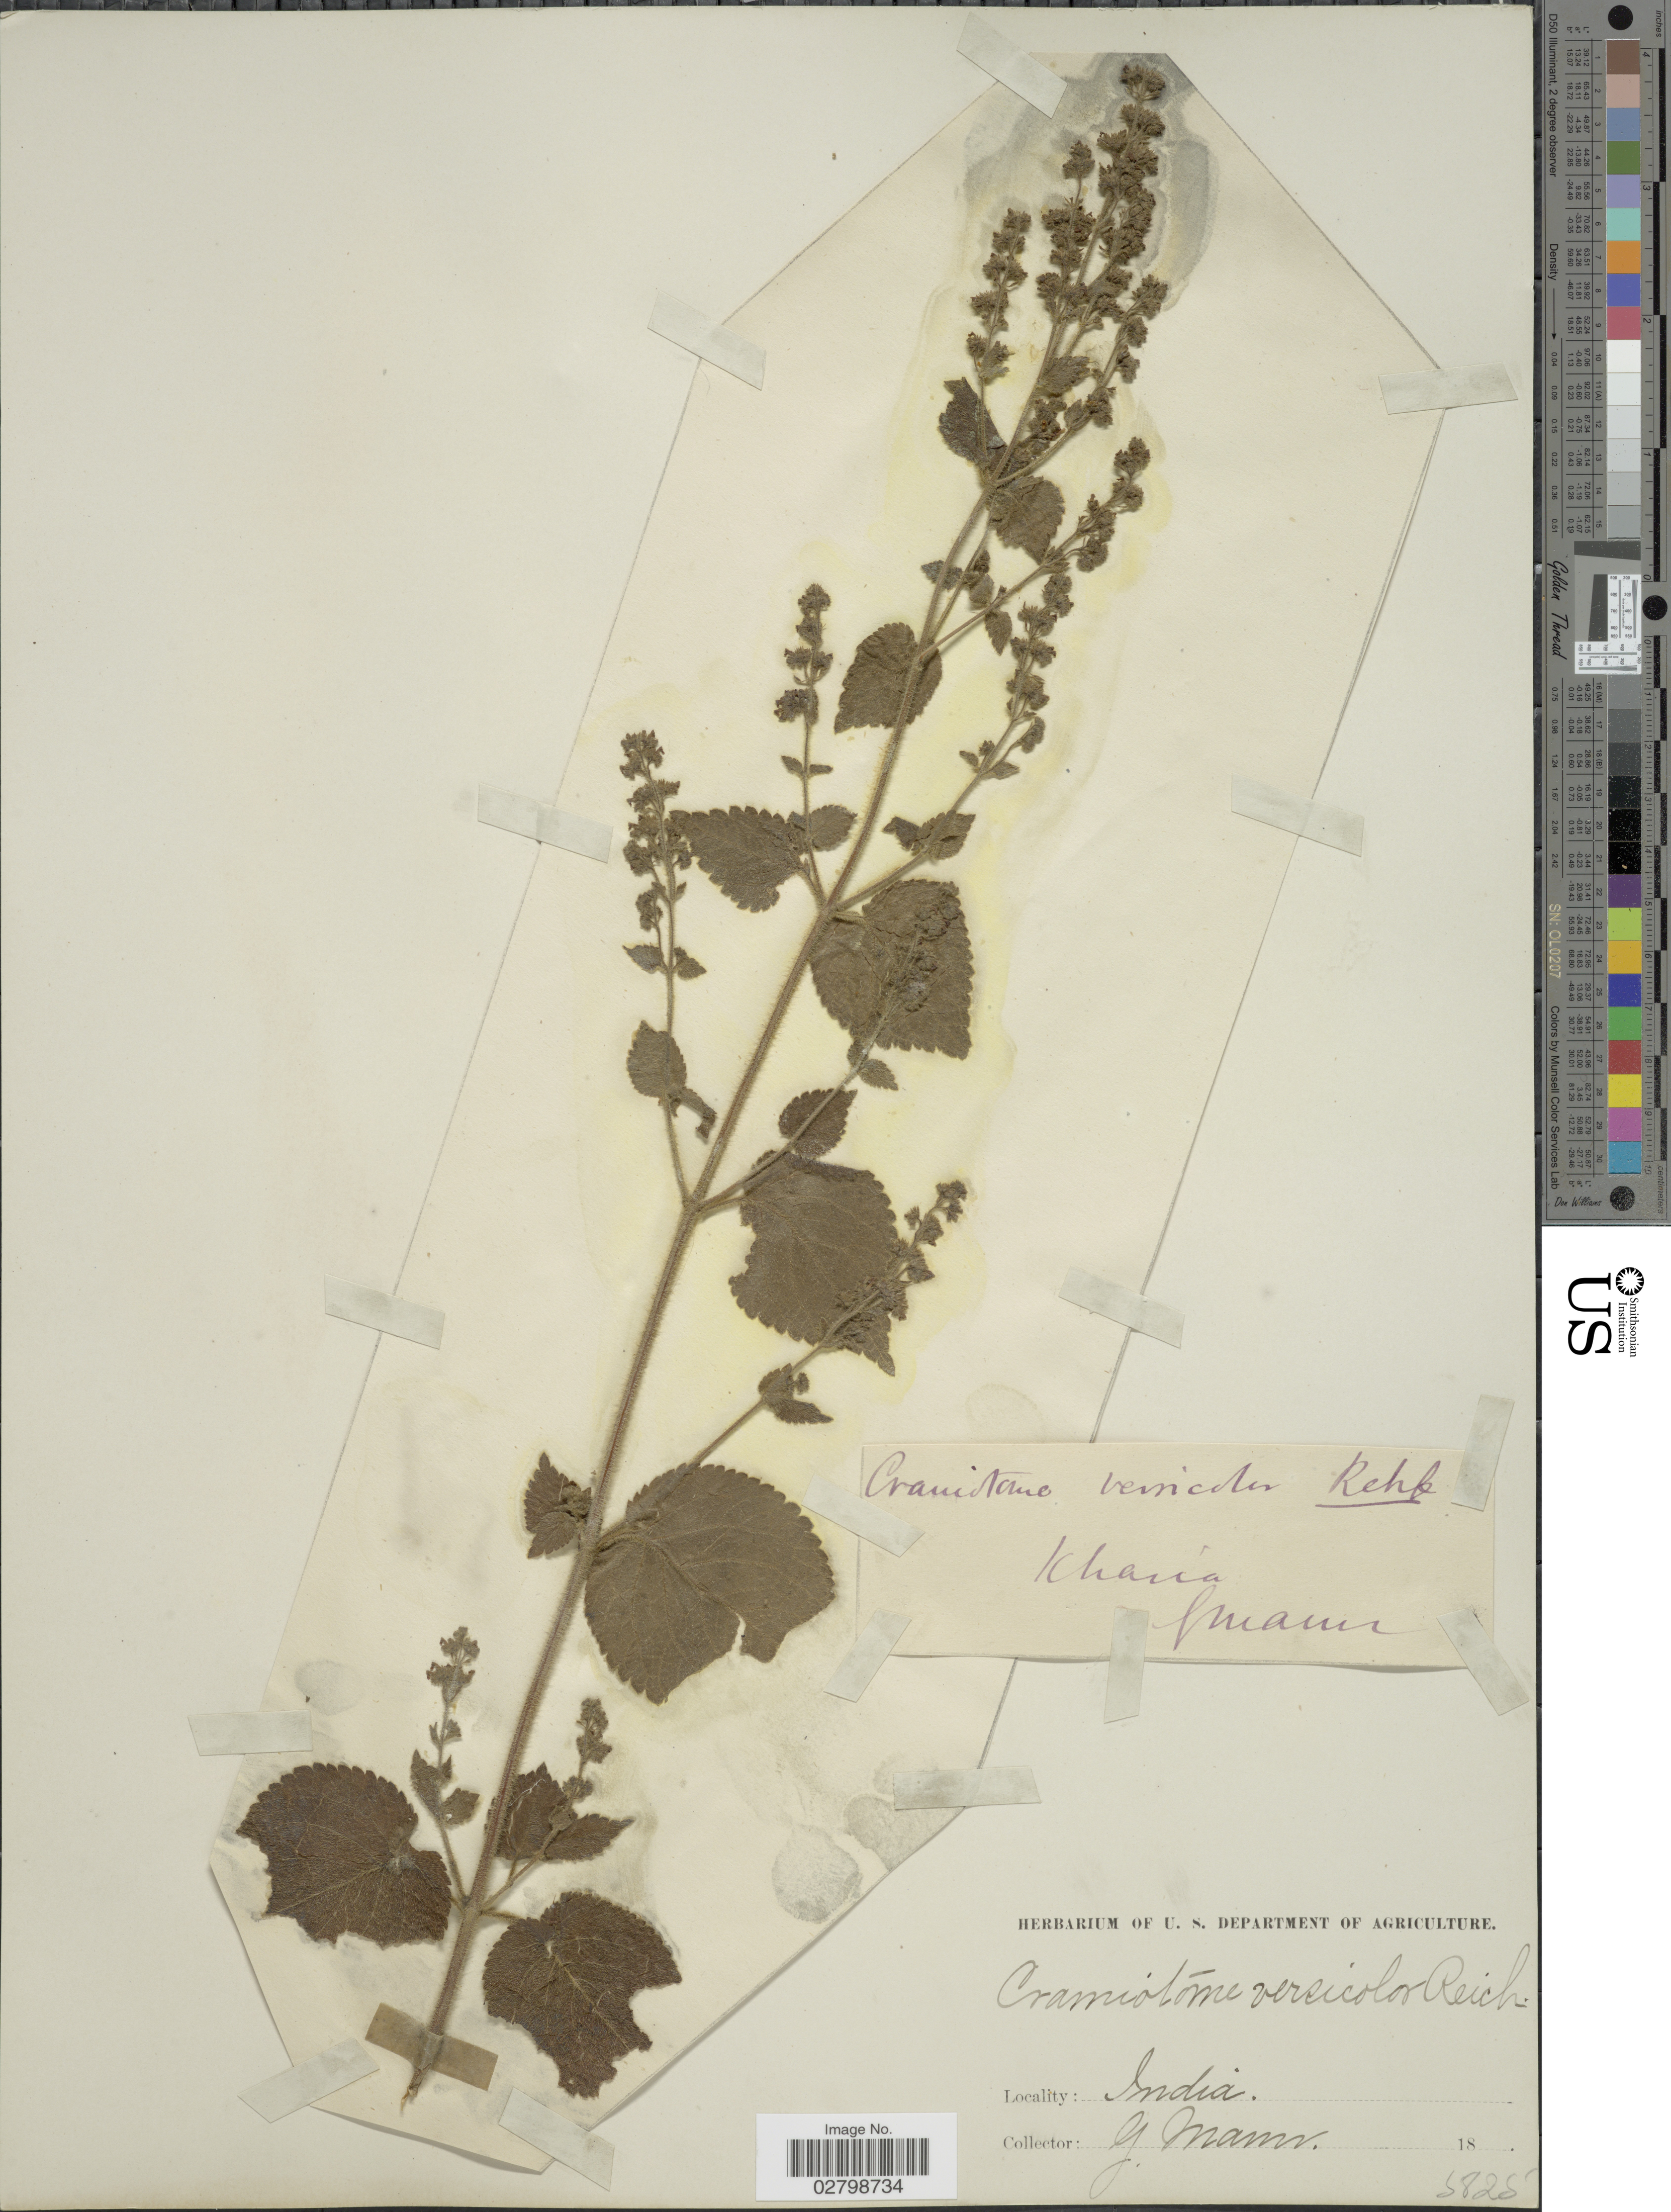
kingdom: Plantae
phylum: Tracheophyta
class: Magnoliopsida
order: Lamiales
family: Lamiaceae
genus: Craniotome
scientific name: Craniotome furcata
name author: (Link) Kuntze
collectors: G. Mann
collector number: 3825*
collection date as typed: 18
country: India